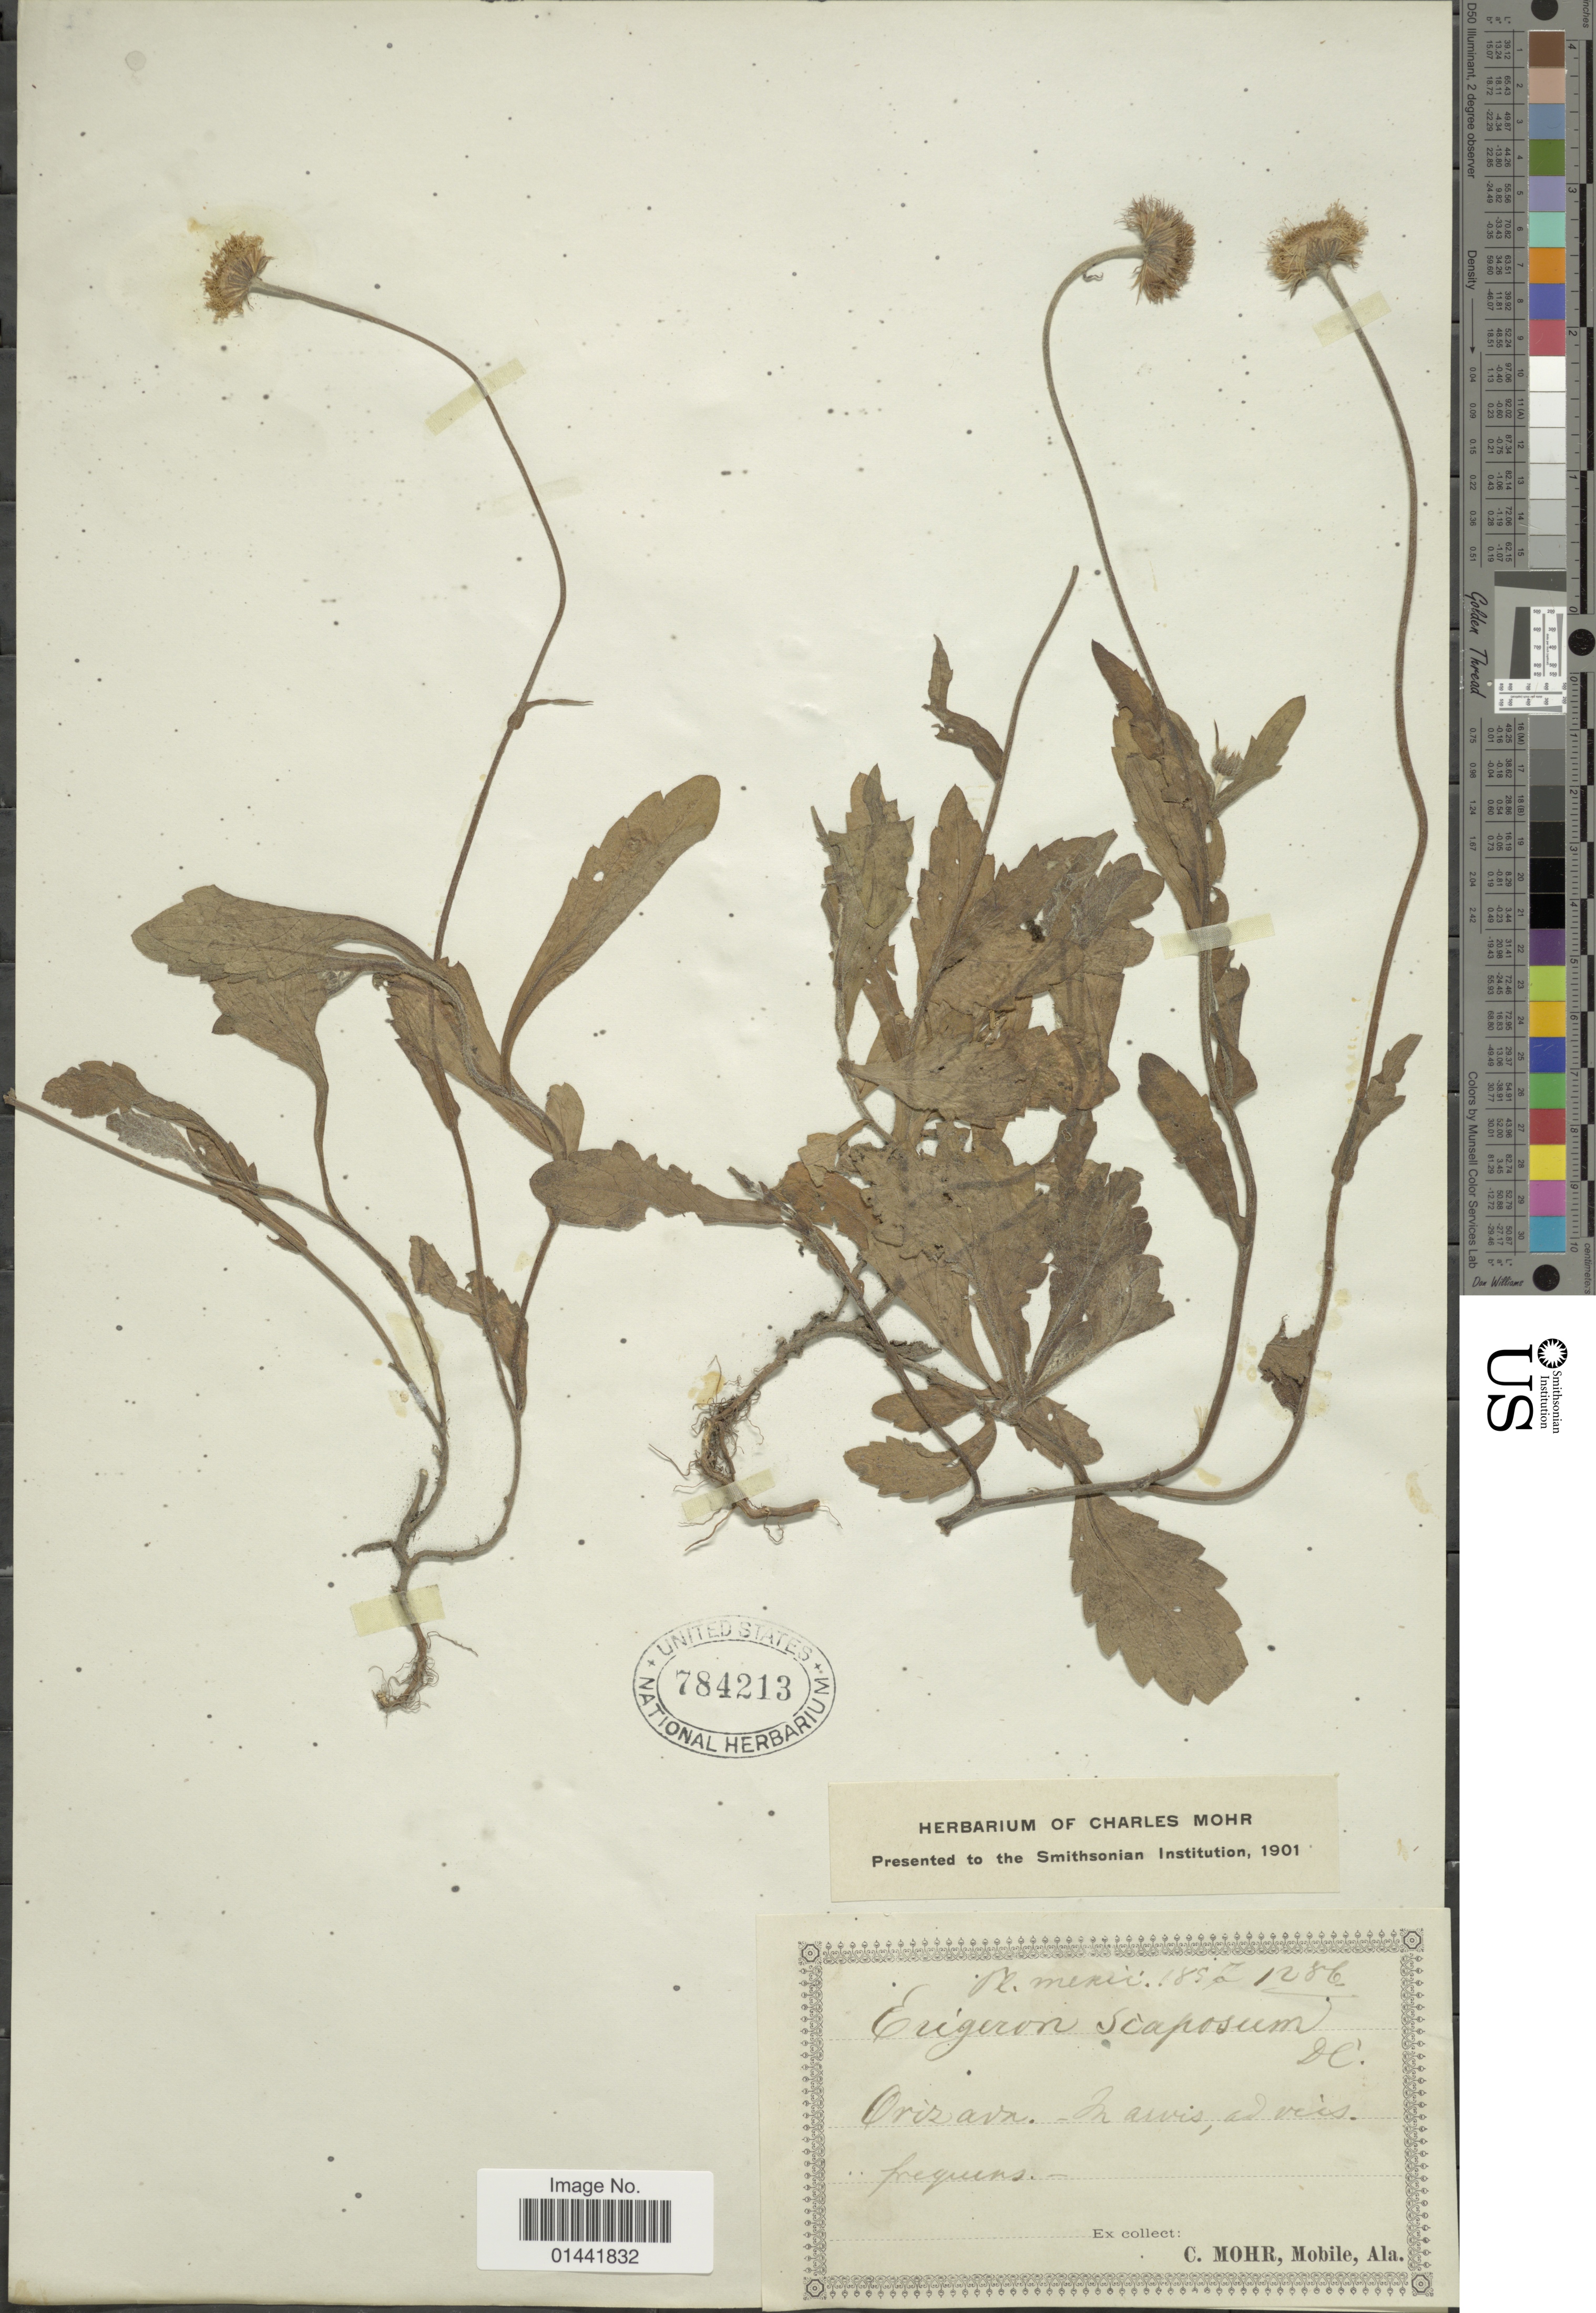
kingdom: Plantae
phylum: Tracheophyta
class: Magnoliopsida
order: Asterales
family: Asteraceae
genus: Erigeron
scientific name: Erigeron scaposus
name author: DC.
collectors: C. T. Mohr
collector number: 1286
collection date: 1857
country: Mexico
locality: Orizava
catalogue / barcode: US 784213